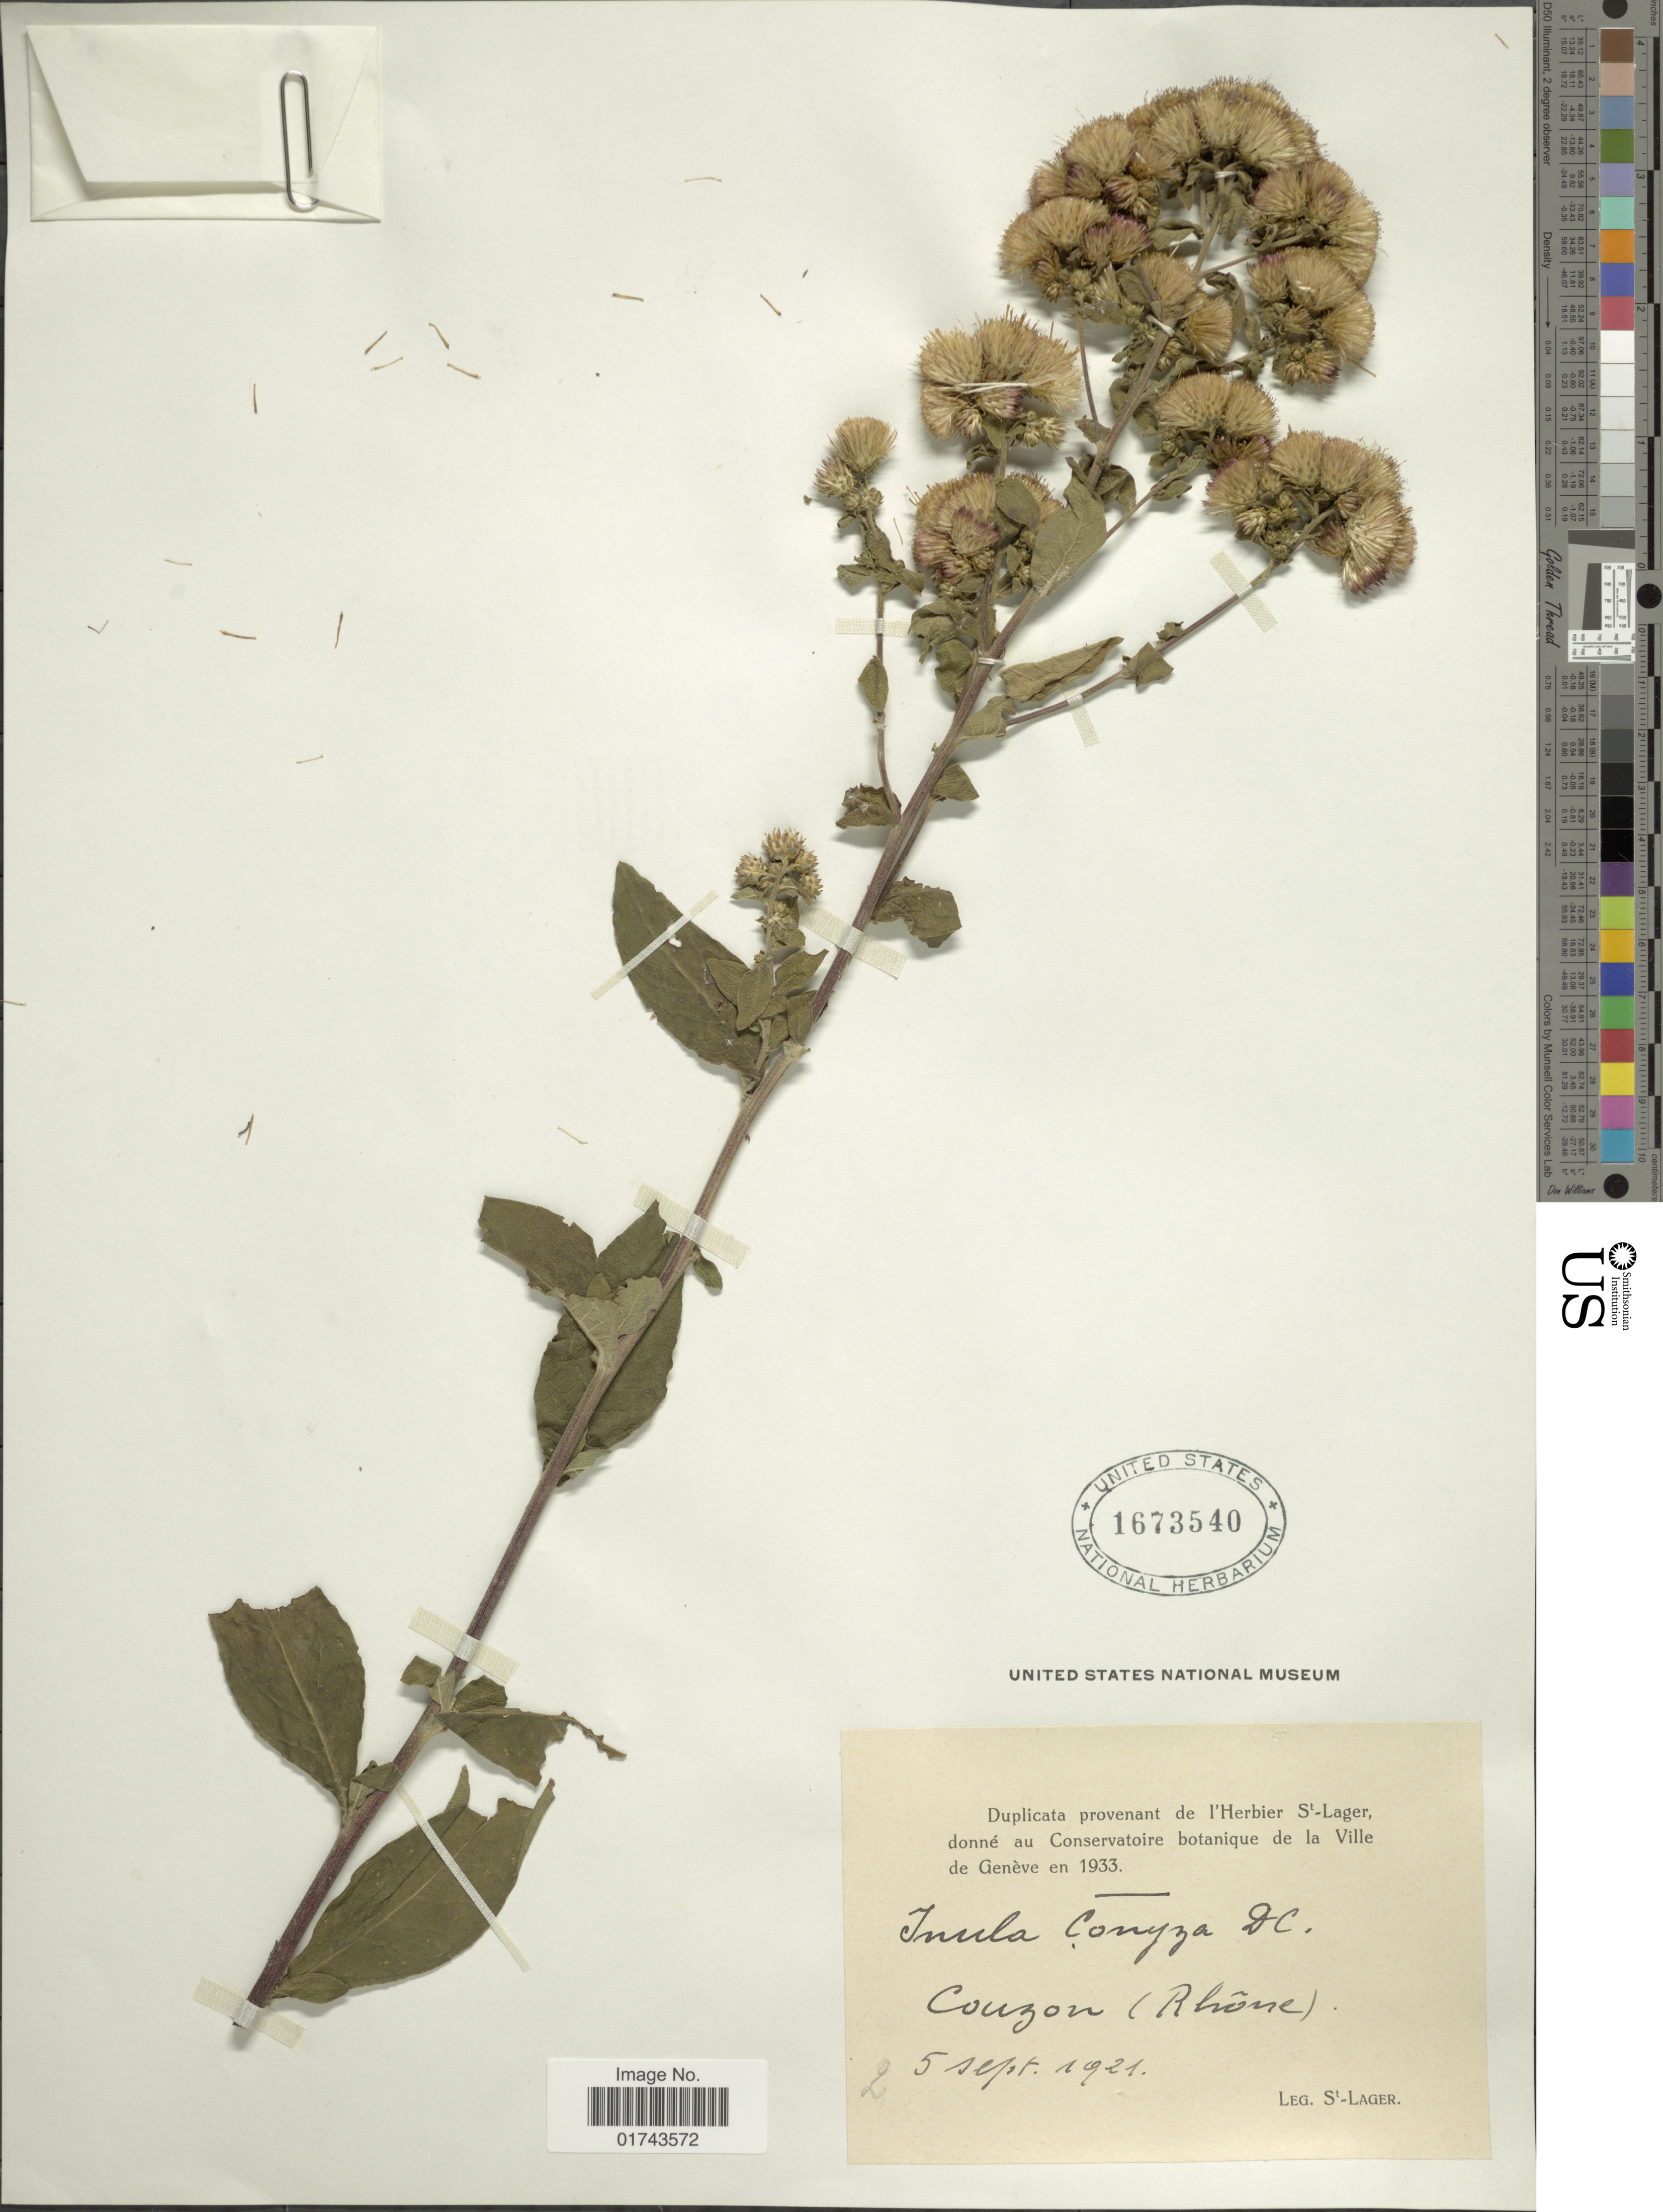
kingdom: Plantae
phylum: Tracheophyta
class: Magnoliopsida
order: Asterales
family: Asteraceae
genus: Inula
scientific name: Inula conyzae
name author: (Griess.) DC.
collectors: -. St. Lager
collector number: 2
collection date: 1921-09-05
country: France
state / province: Auvergne-Rhône-Alpes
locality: Couzon (Rhone)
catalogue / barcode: US 1673540